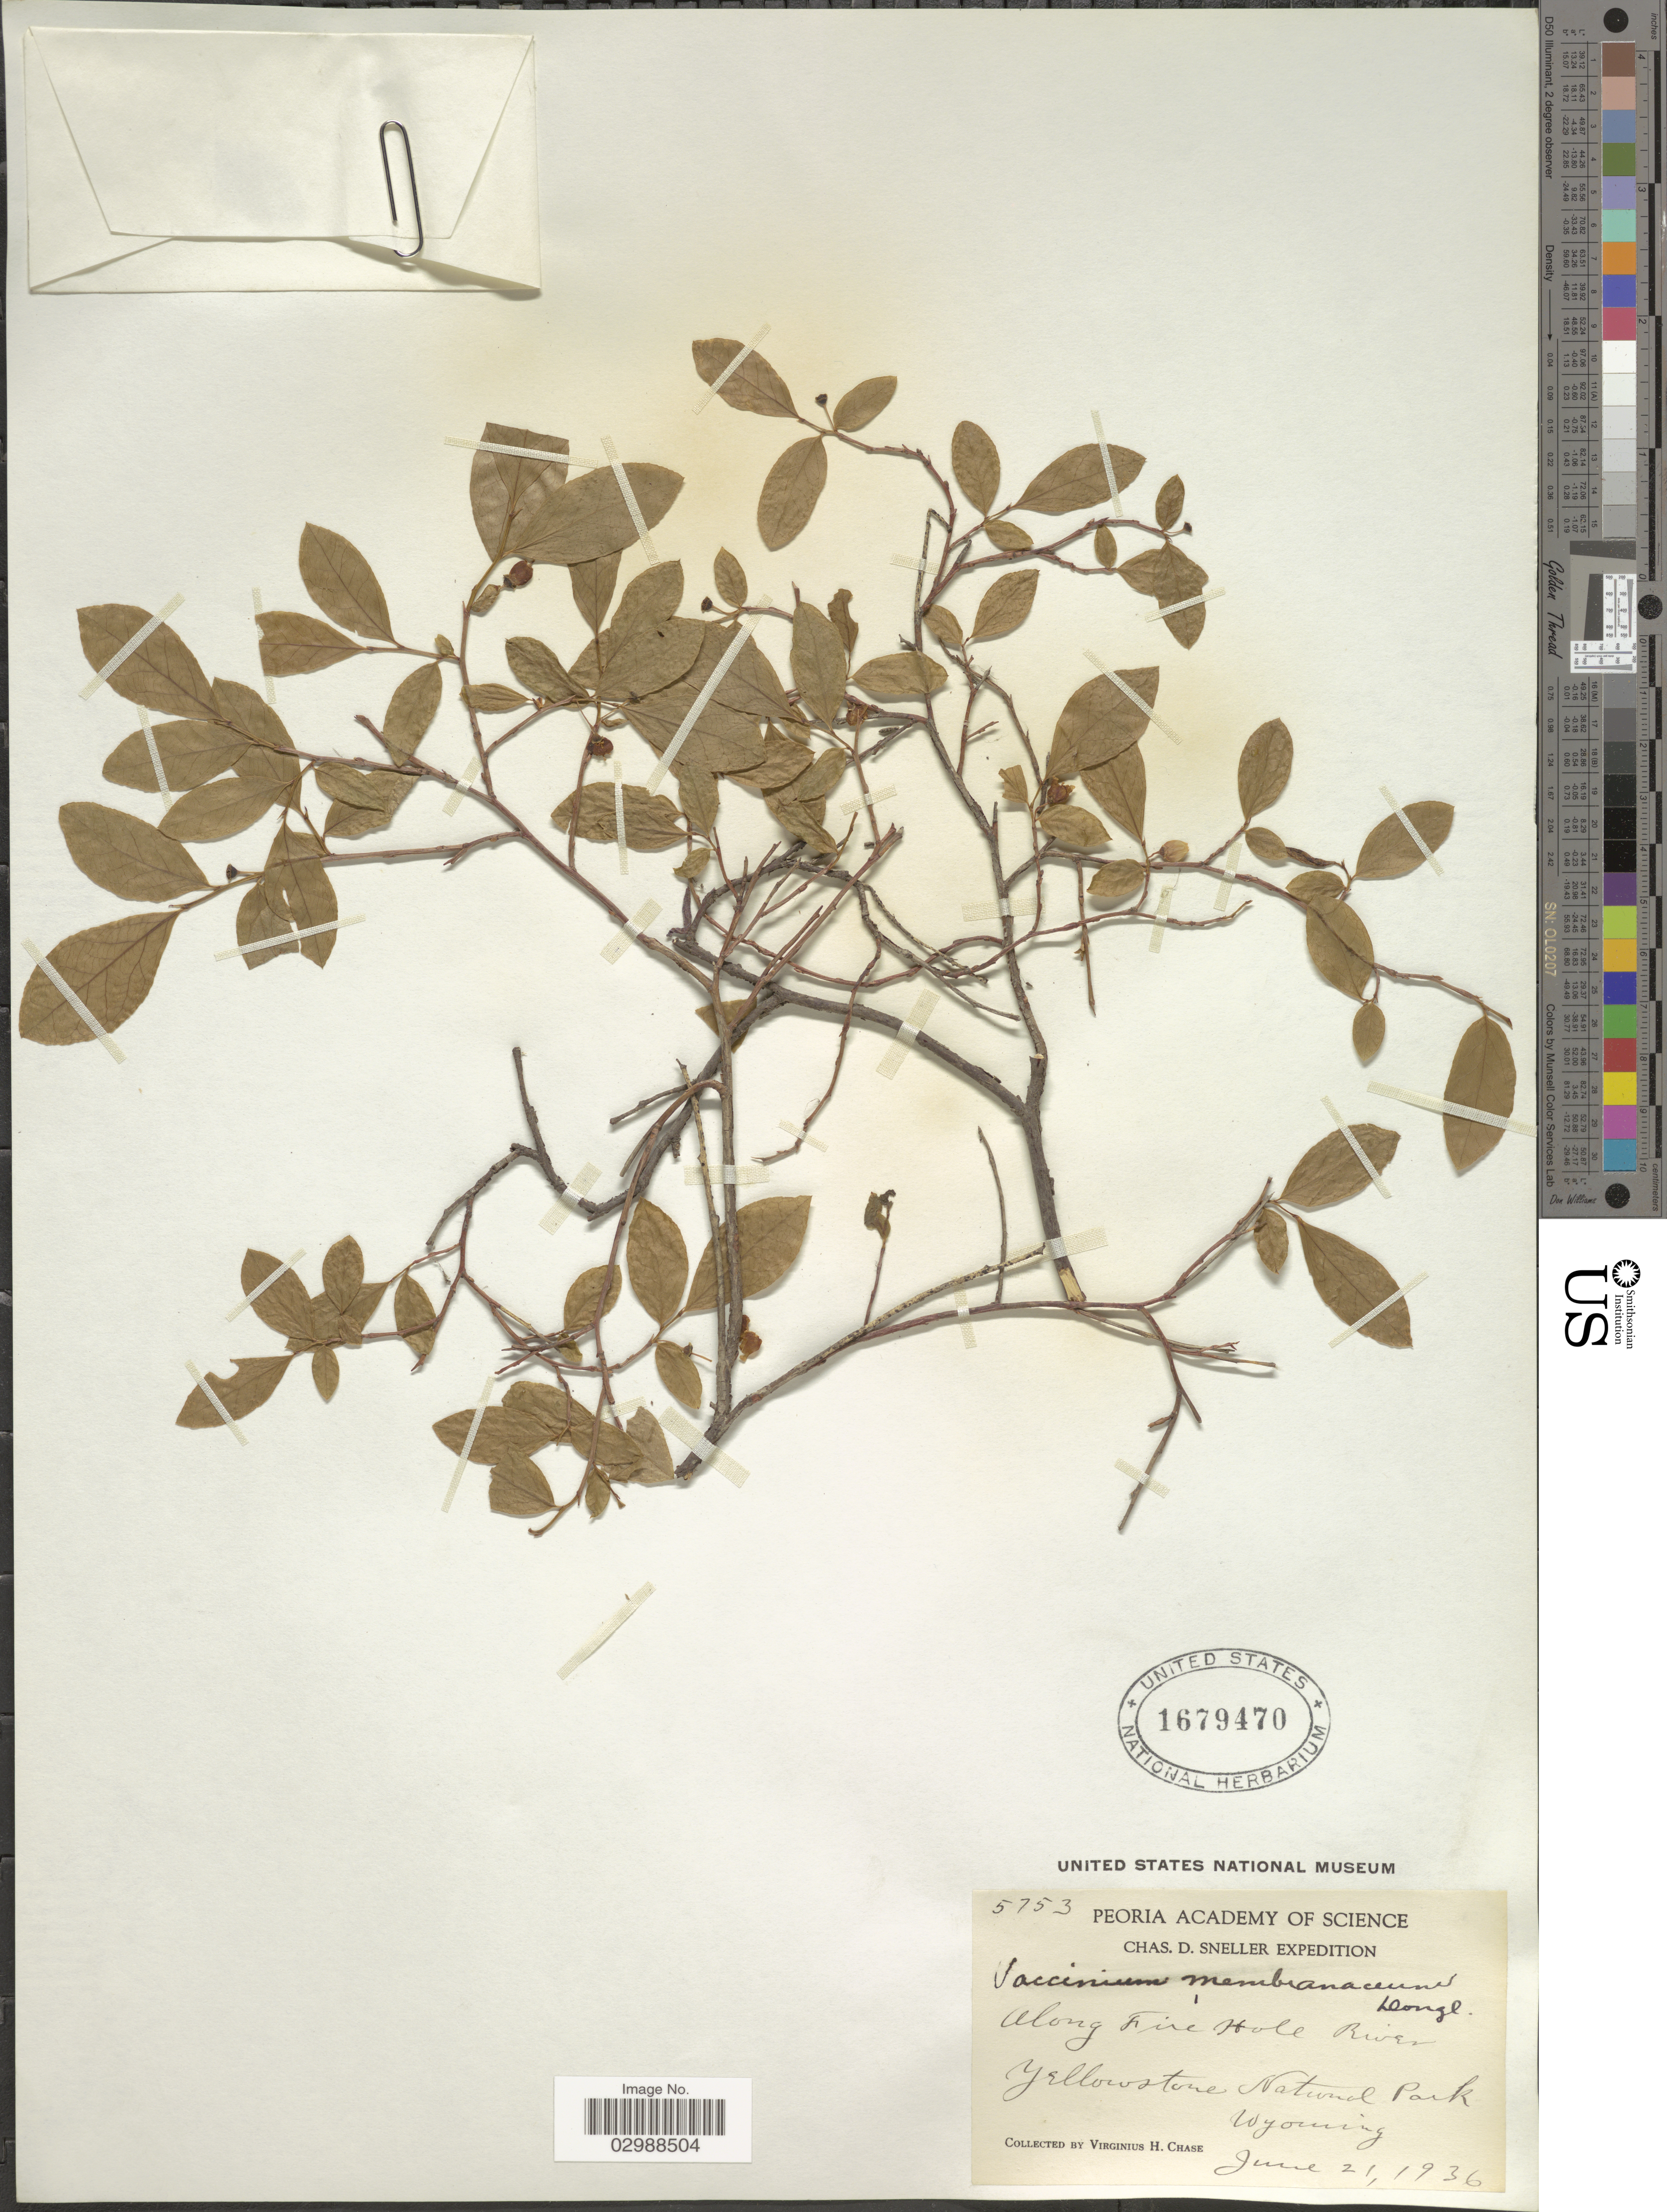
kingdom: Plantae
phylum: Tracheophyta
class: Magnoliopsida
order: Ericales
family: Ericaceae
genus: Vaccinium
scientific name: Vaccinium membranaceum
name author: Douglas ex Torr.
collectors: V. H. Chase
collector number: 5753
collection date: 1936-06-21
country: United States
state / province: Wyoming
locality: Along Fire Hole River, Yellowstone National Park.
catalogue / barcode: US 1679470